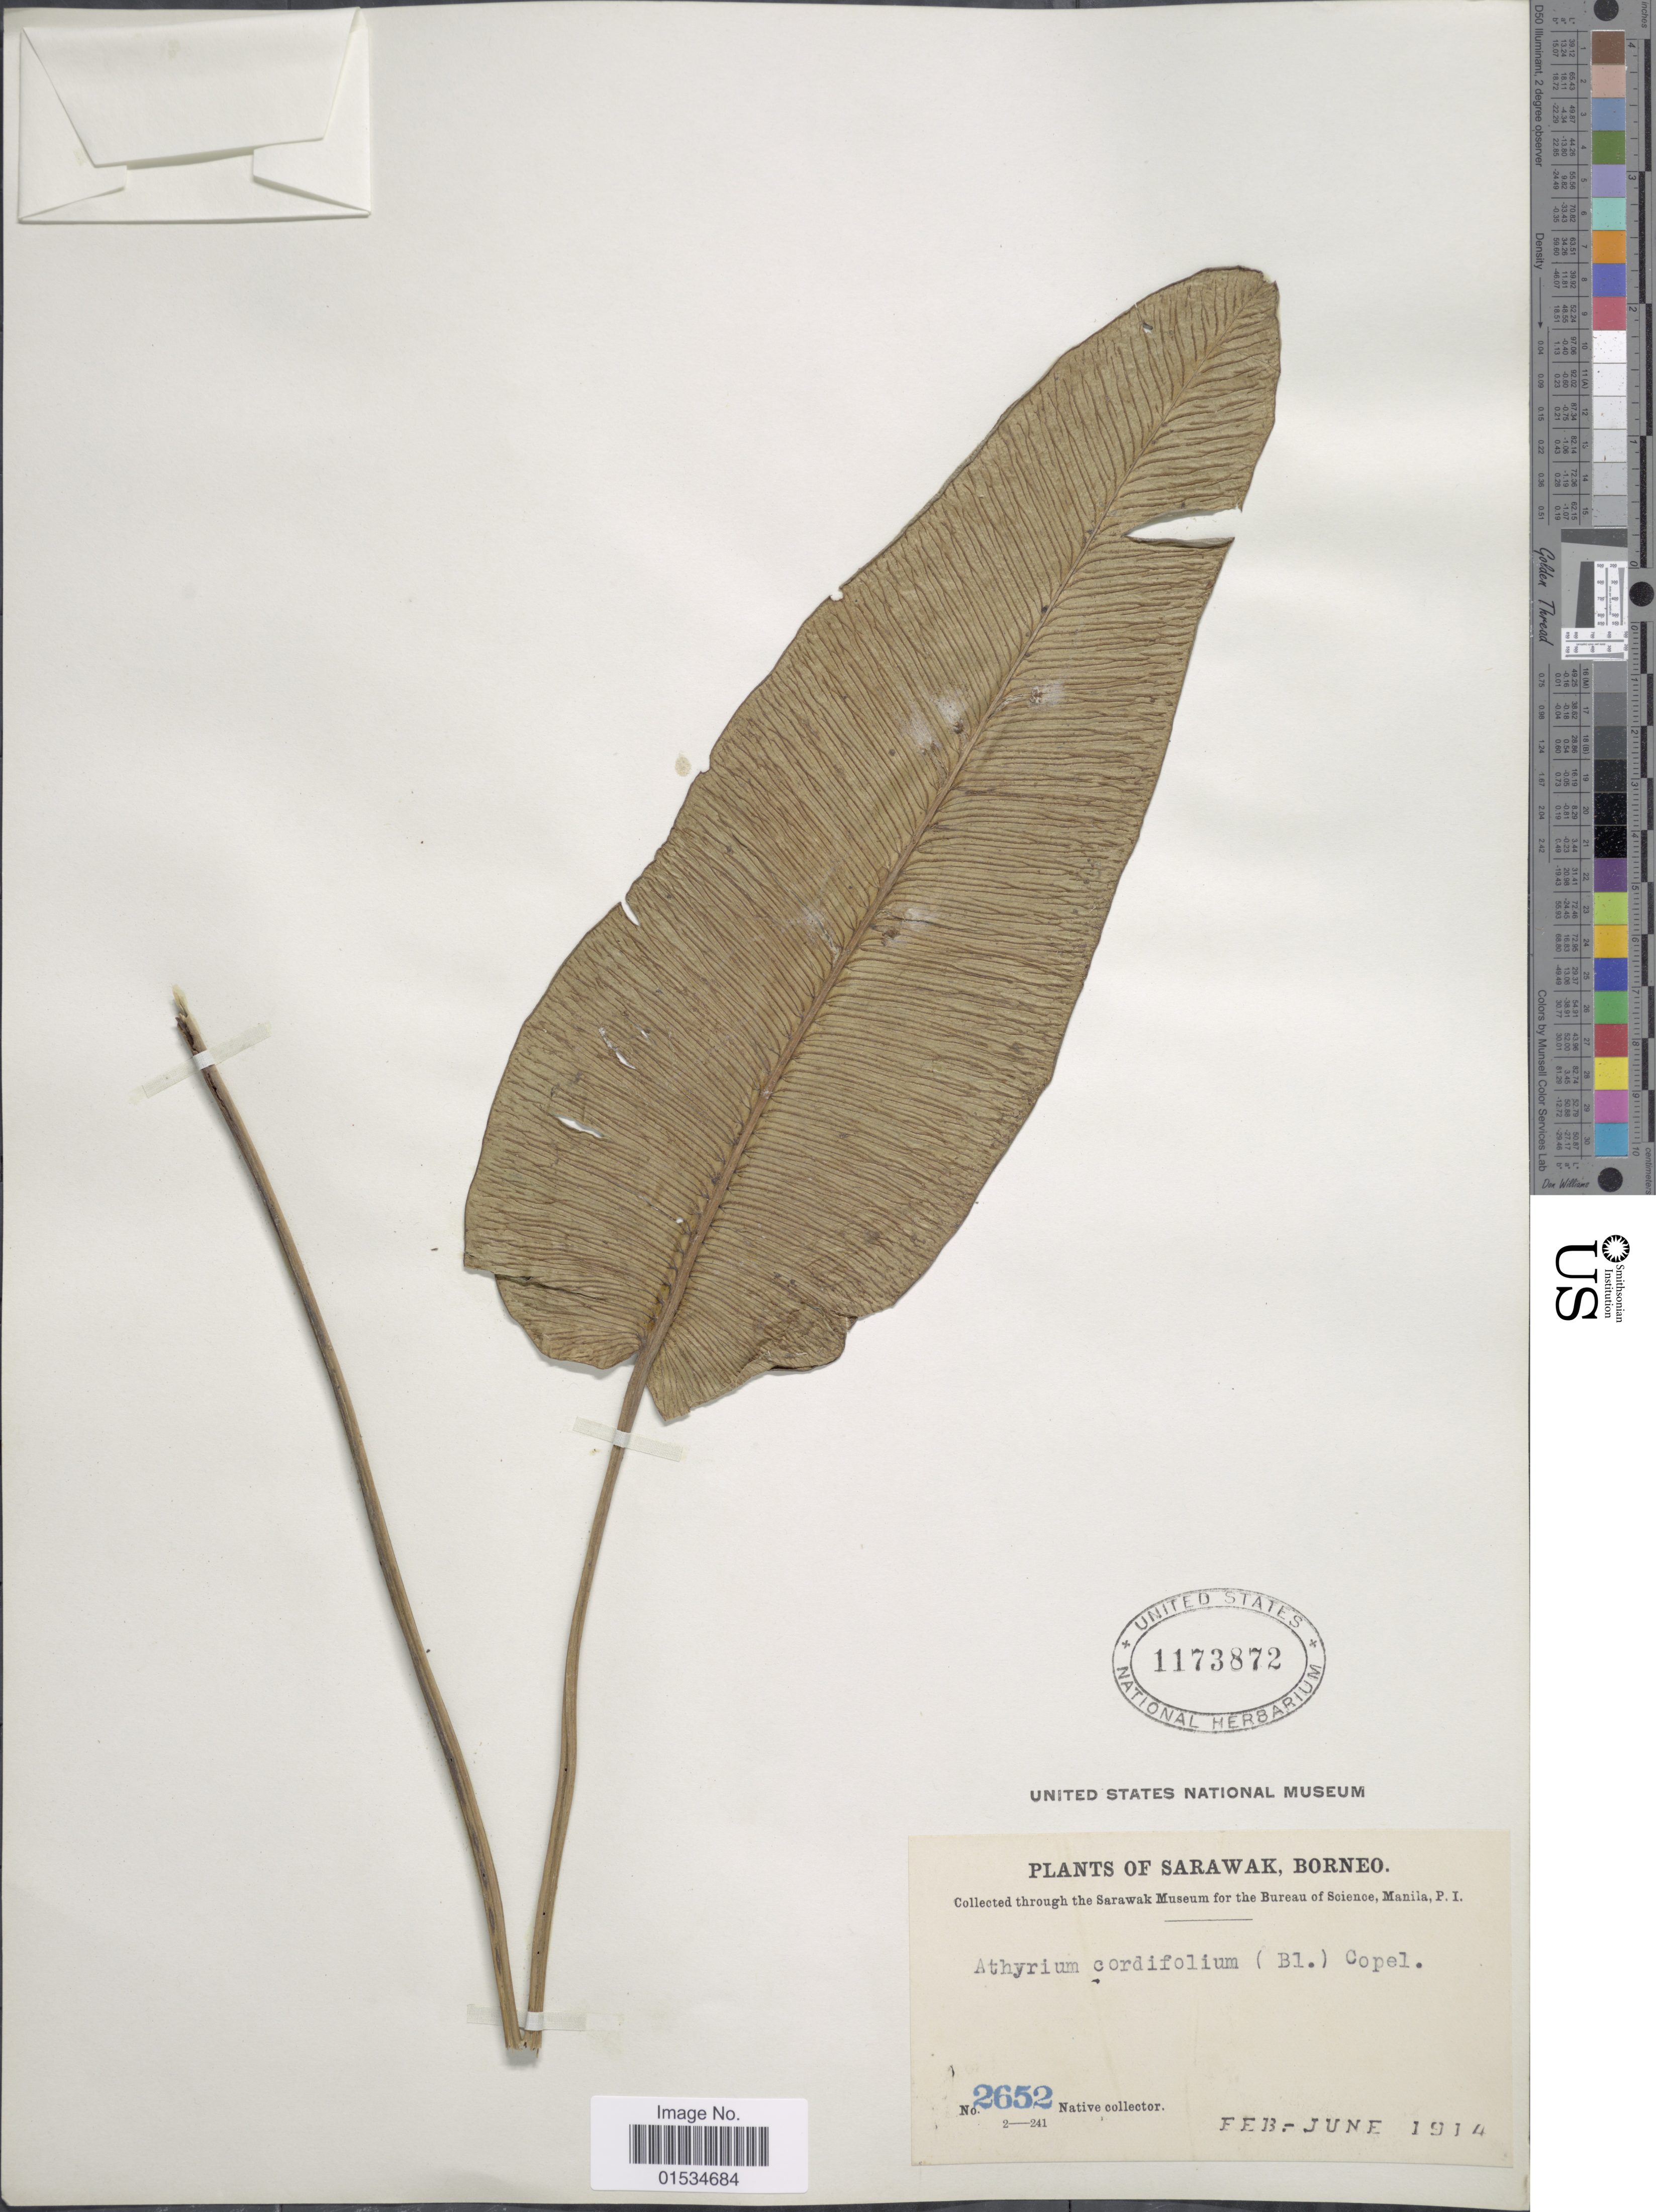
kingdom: Plantae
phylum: Tracheophyta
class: Polypodiopsida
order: Polypodiales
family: Athyriaceae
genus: Diplazium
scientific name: Diplazium cordifolium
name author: Blume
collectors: Native collector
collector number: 2652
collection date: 1914-02/1914-06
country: Malaysia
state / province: Sarawak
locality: Borneo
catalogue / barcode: US 1173872